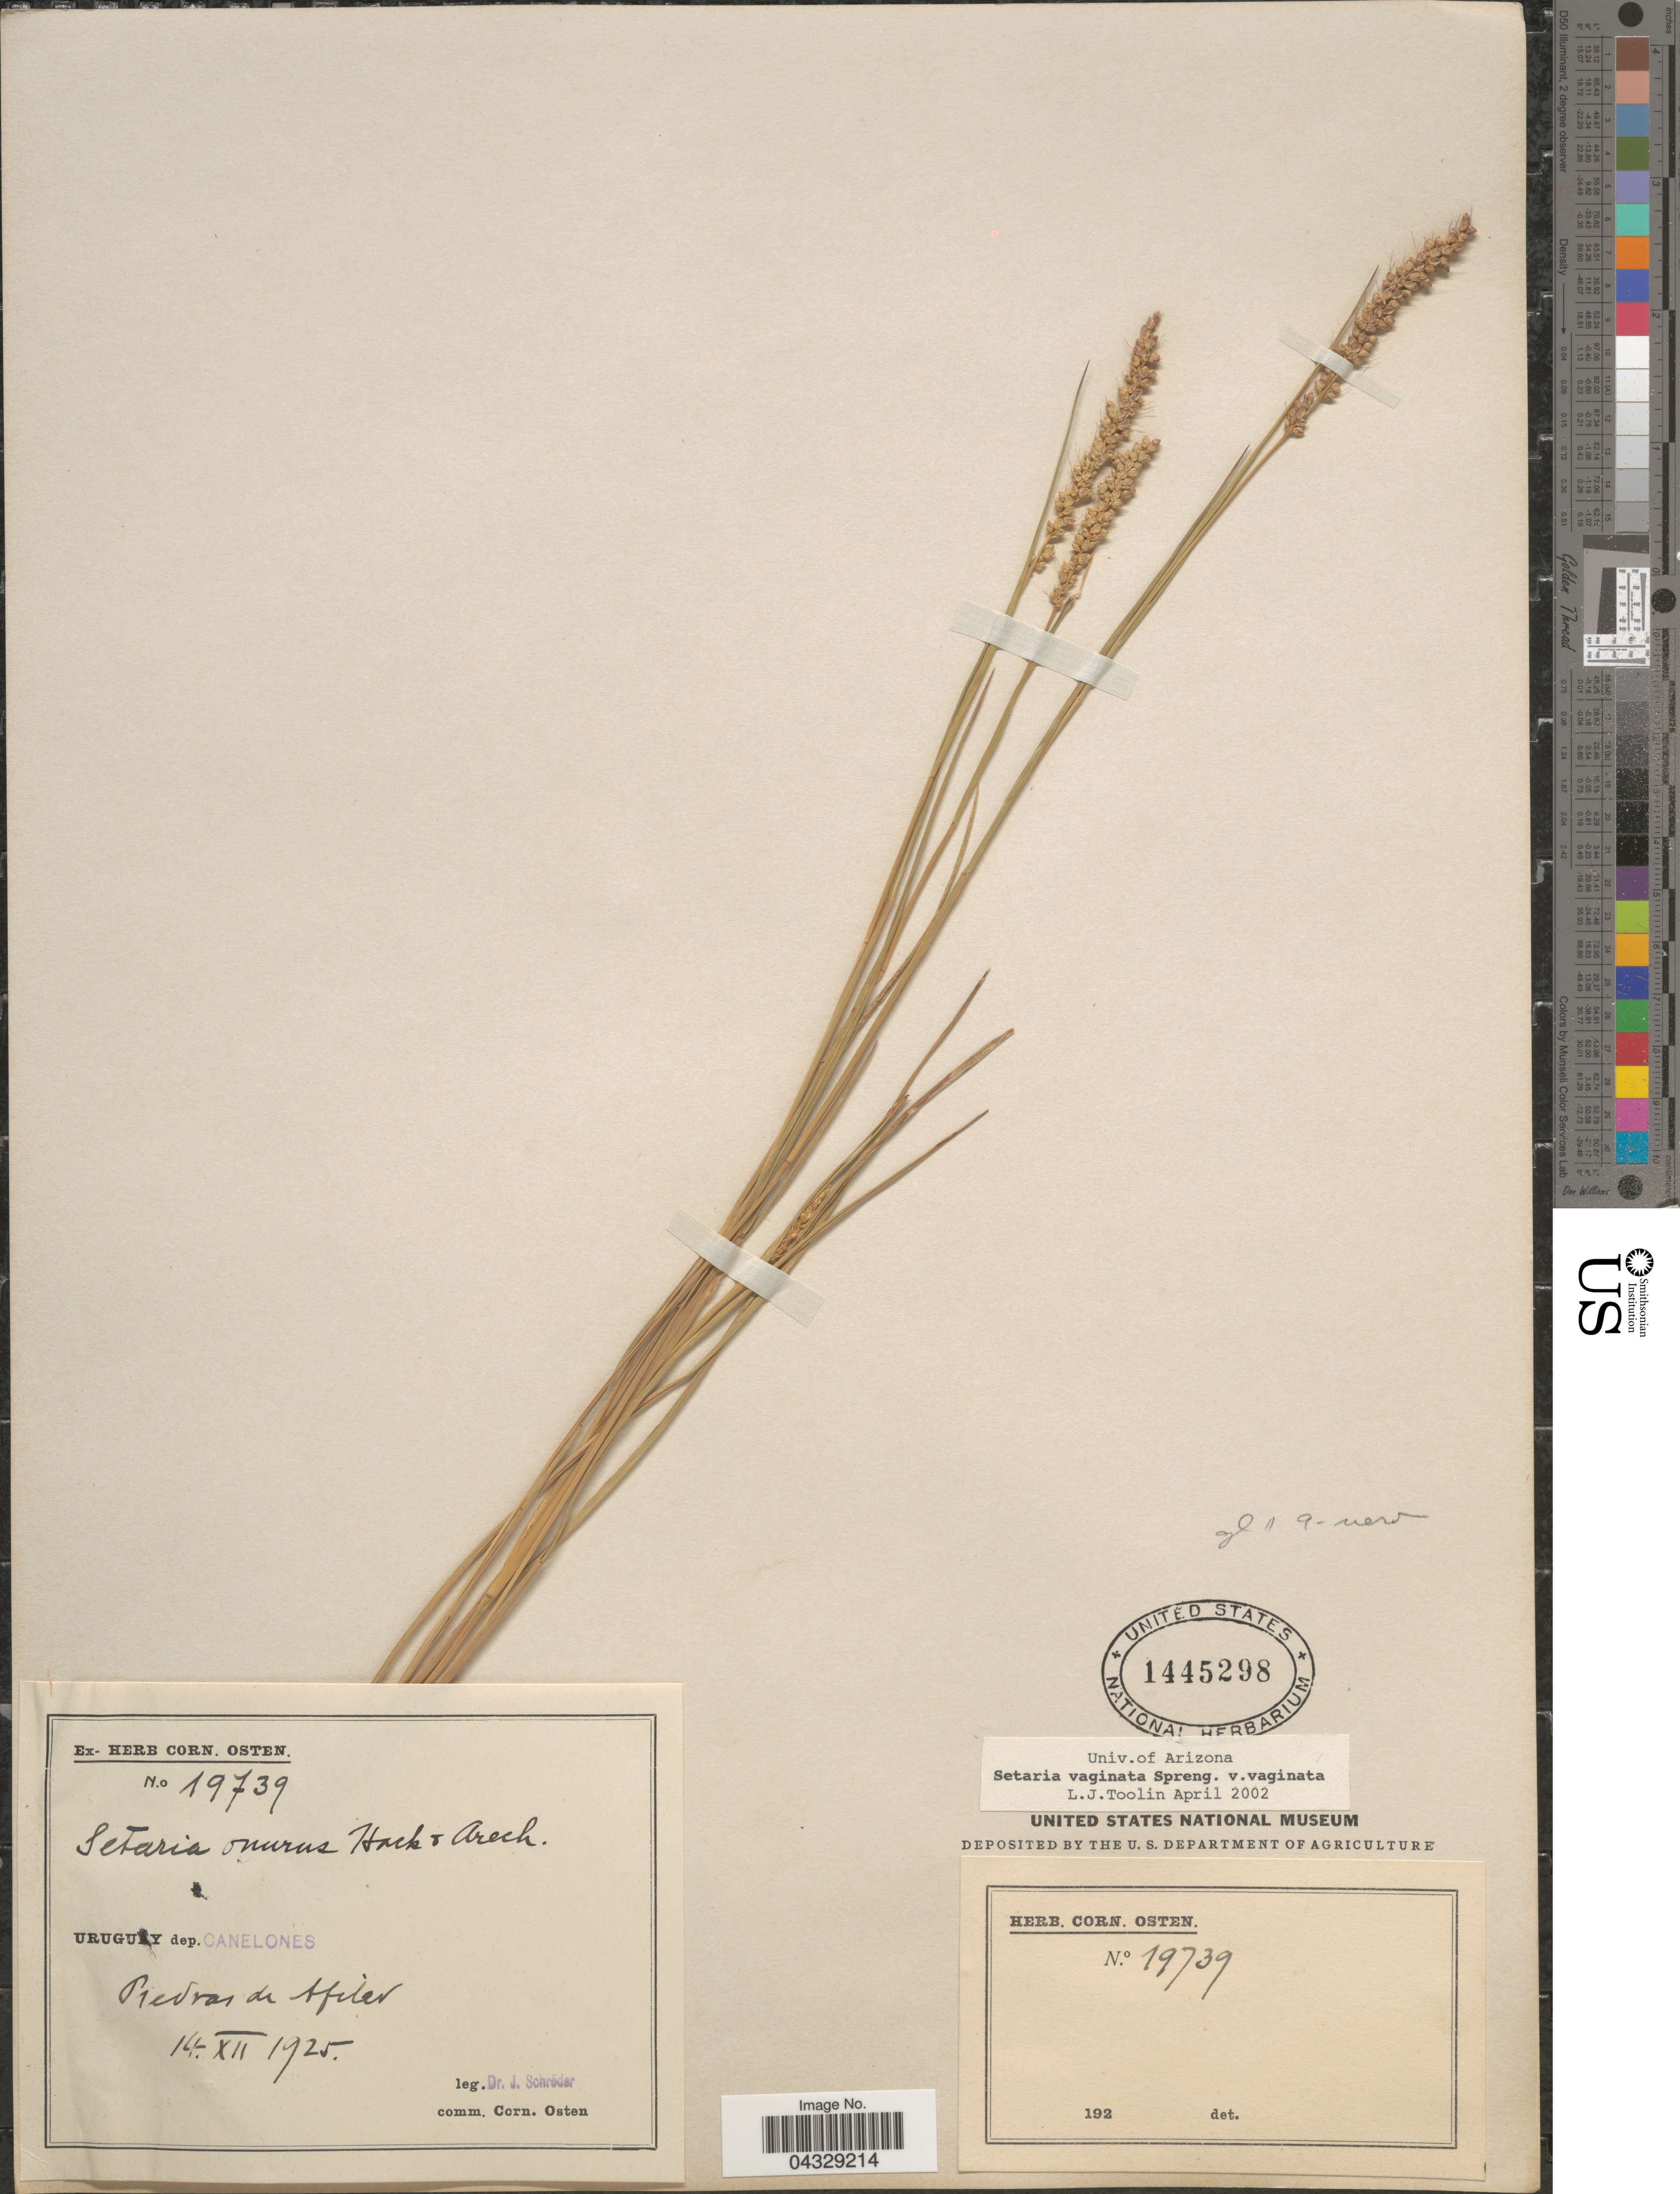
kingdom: Plantae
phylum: Tracheophyta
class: Liliopsida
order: Poales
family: Poaceae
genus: Setaria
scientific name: Setaria vaginata var. vaginata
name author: C.K. Spreng.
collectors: J. Schröder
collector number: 19739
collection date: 1925-12-14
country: Uruguay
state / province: Canelones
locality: Dep. Canelones. Piedras de Afiler.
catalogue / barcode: US 1445298